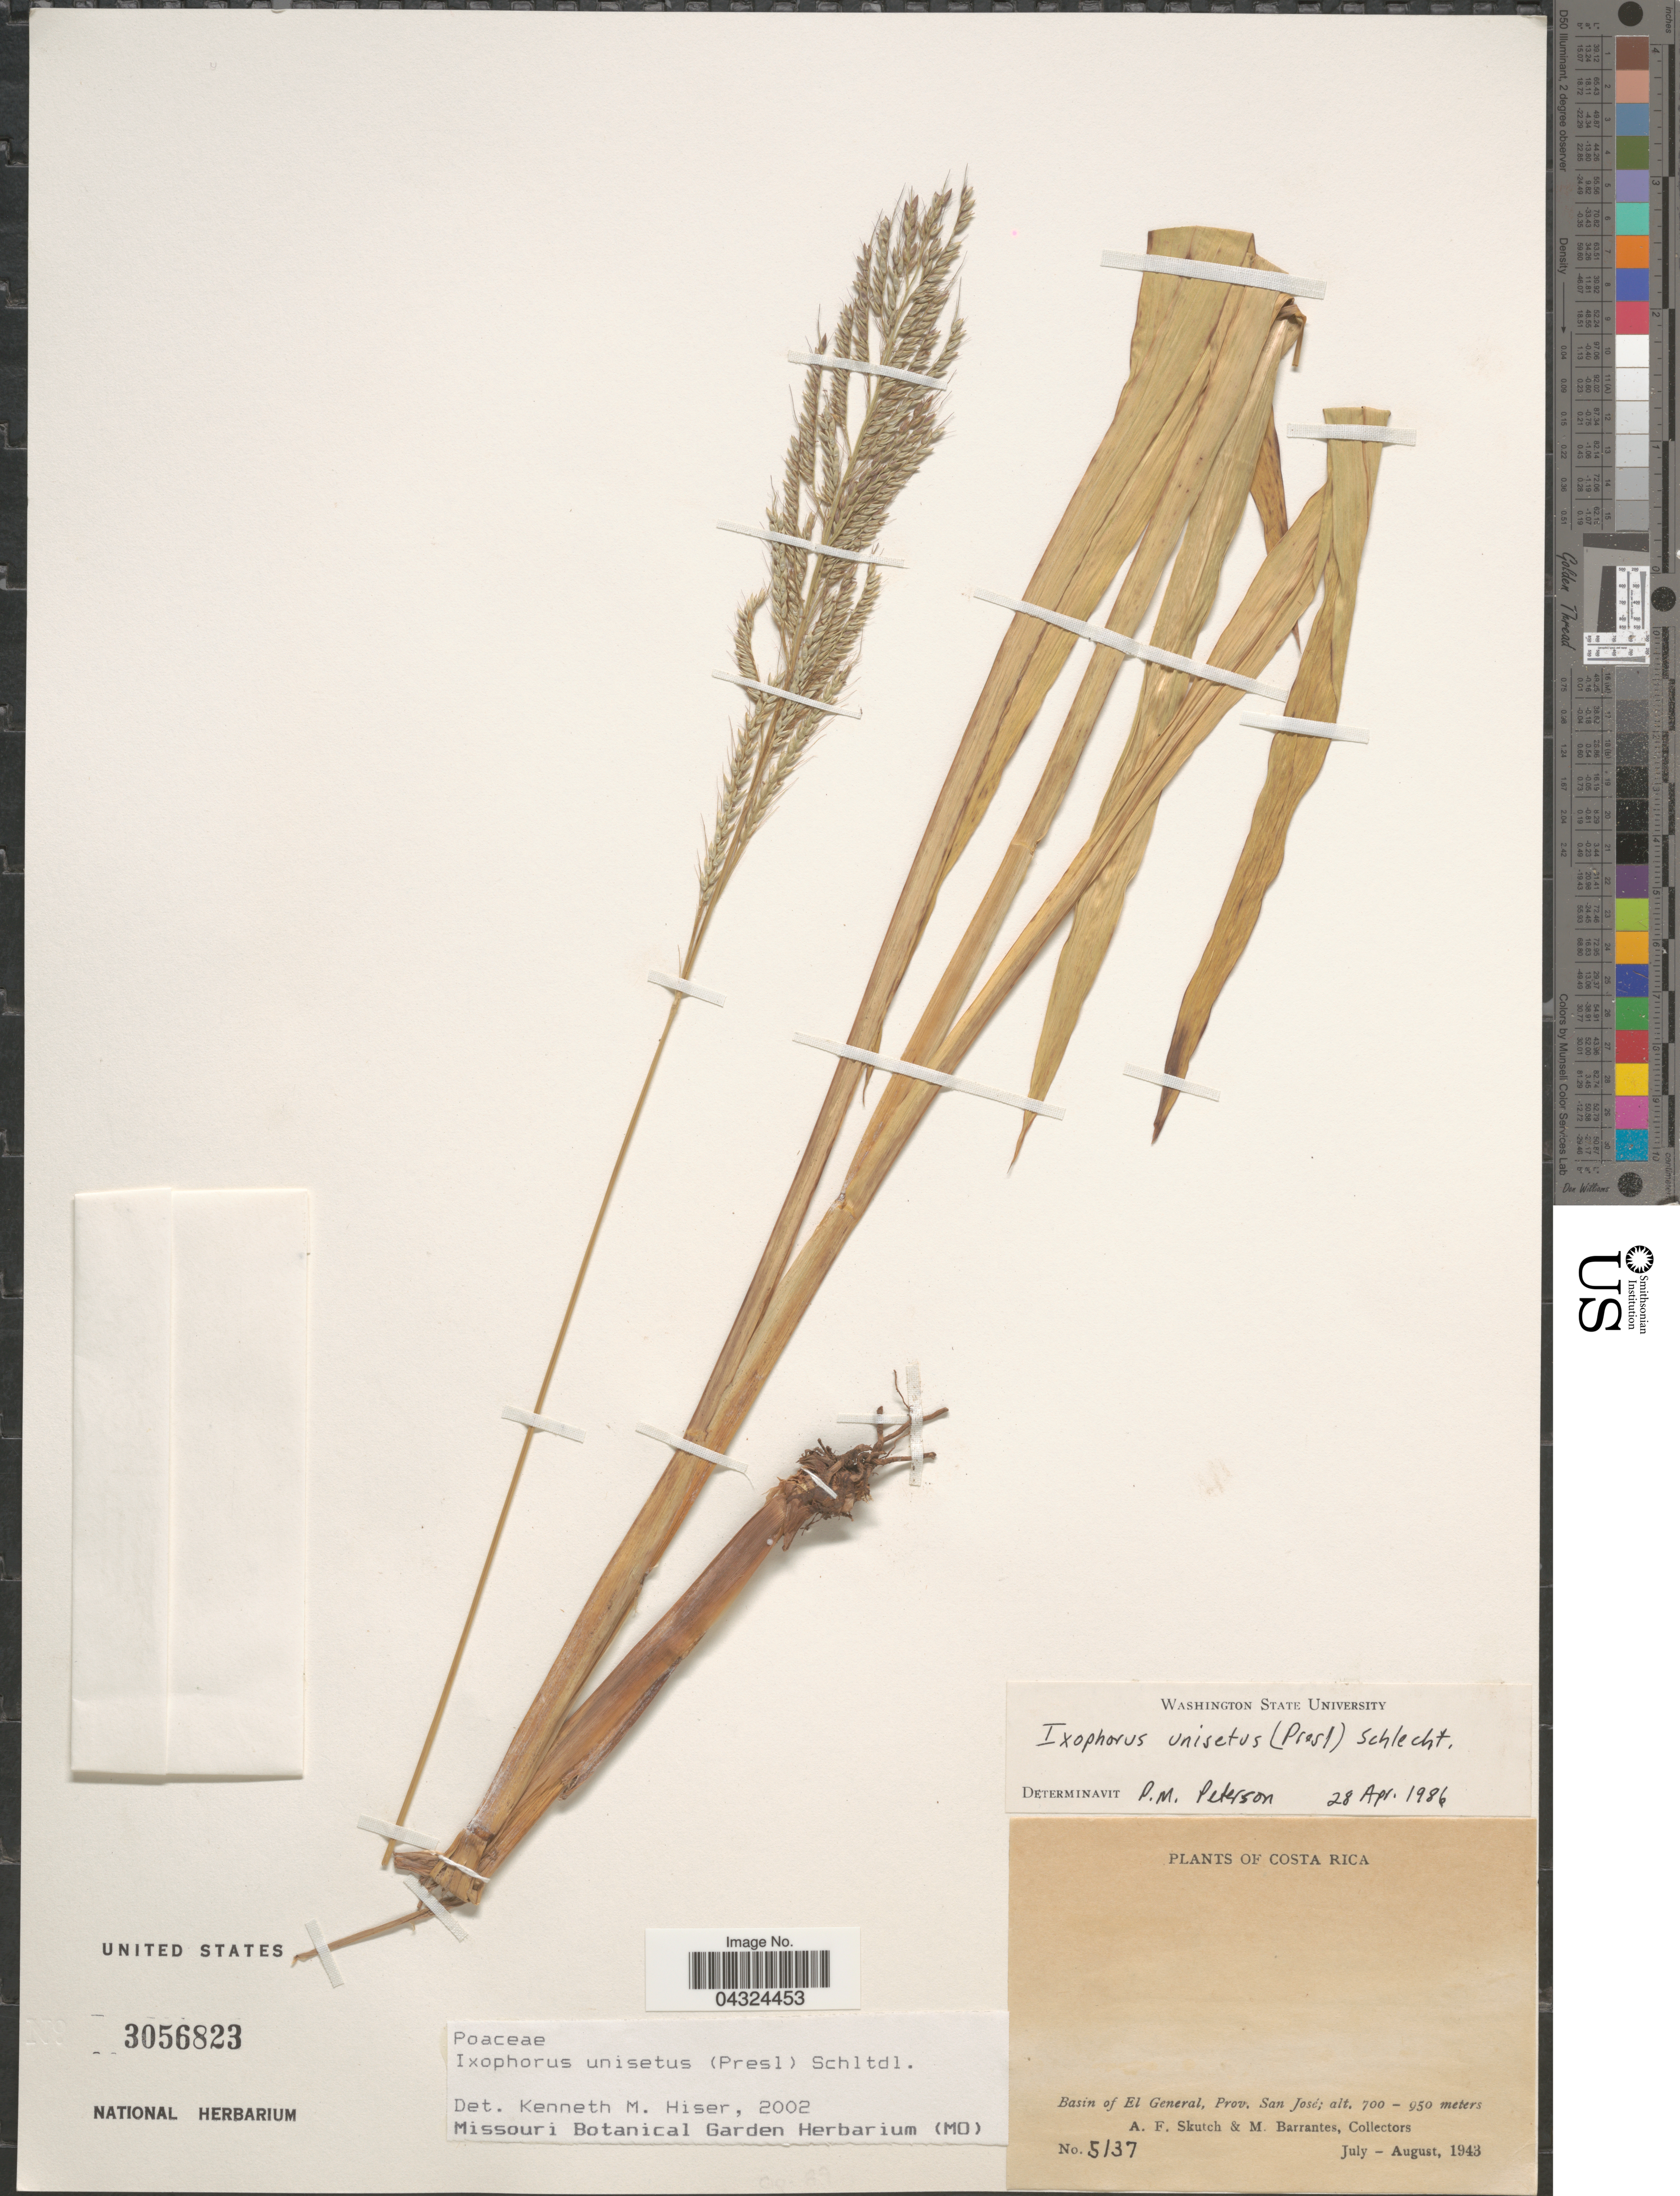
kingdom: Plantae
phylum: Tracheophyta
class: Liliopsida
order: Poales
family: Poaceae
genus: Ixophorus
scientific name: Ixophorus unisetus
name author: (J. Presl) Schltdl.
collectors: A. F. Skutch & M. Barrantes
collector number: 5137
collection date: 1943-07/1943-08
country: Costa Rica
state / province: San José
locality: Basin of El General.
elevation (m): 700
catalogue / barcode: US 3056823